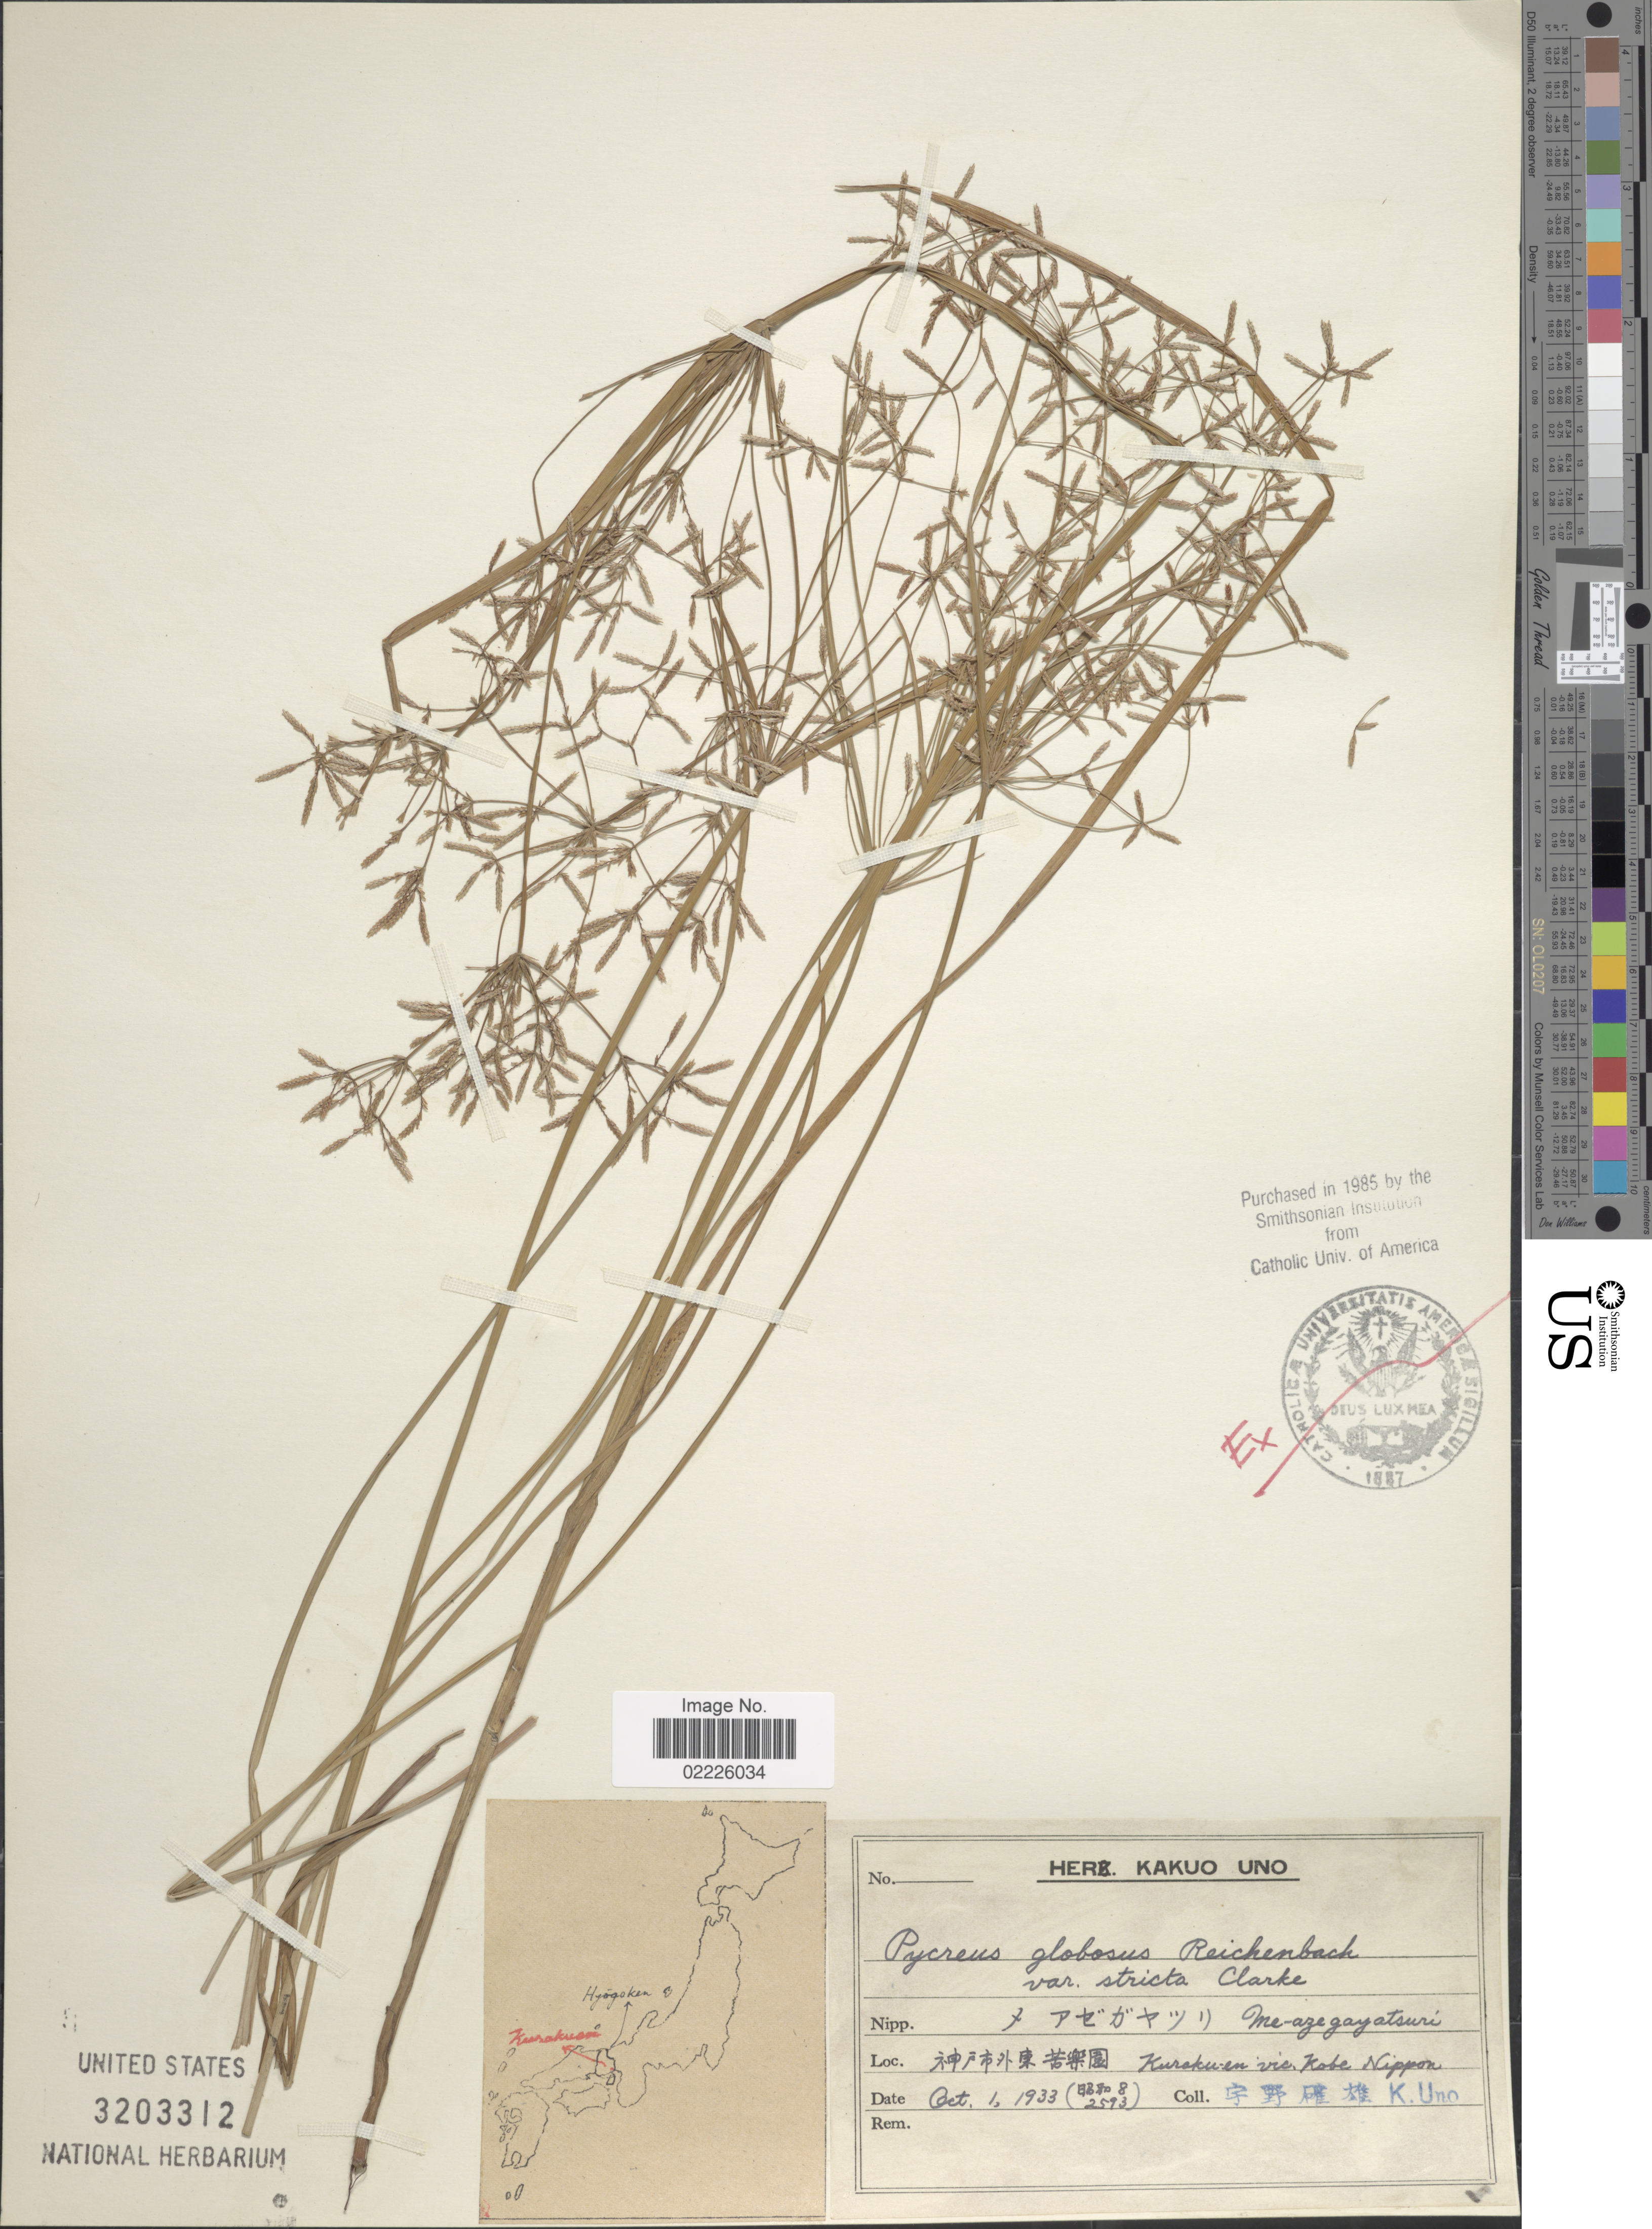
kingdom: Plantae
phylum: Tracheophyta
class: Liliopsida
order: Poales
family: Cyperaceae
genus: Cyperus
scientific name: Cyperus haspan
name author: L.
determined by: Strong, Mark T., (BOT), Smithsonian Institution - National Museum of Natural History (UNITED STATES)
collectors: K. Uno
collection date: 1933-10-01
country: Japan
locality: Kuraku-en vic. Kobe, Nippon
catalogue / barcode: US 3203312